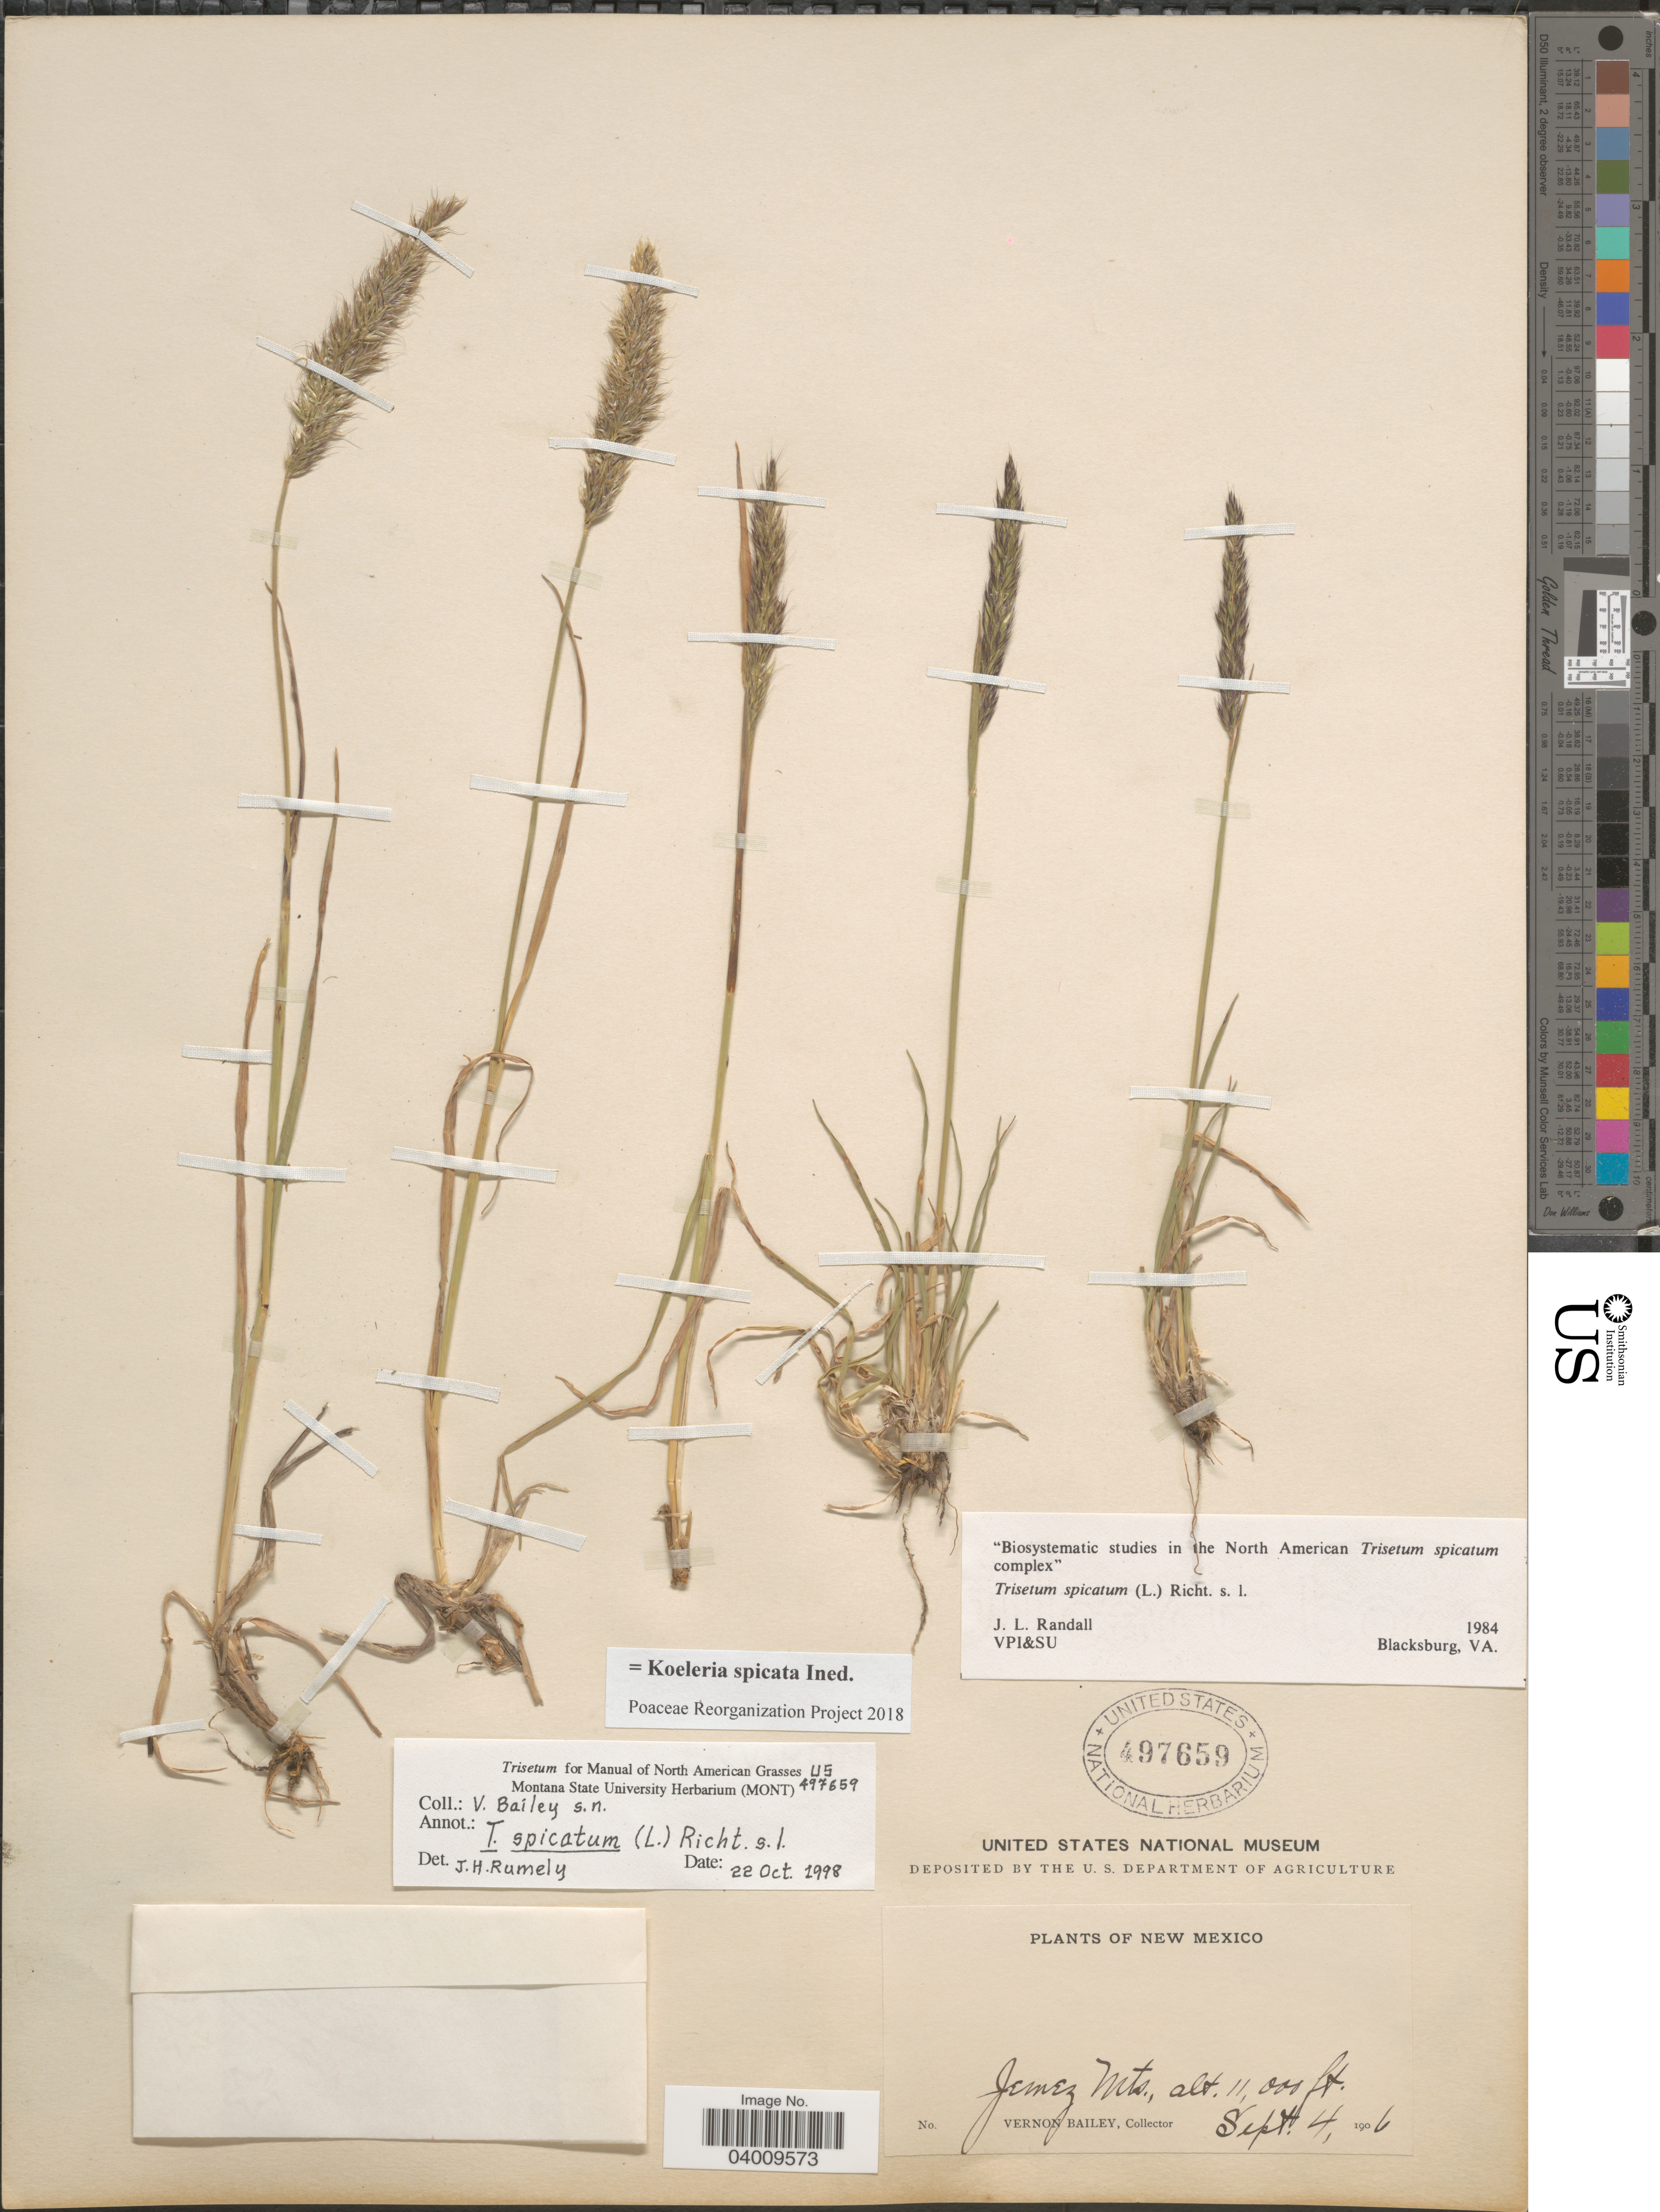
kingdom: Plantae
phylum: Tracheophyta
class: Liliopsida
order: Poales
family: Poaceae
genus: Koeleria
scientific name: Koeleria spicata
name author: (L.) Barberá et al.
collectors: V. O. Bailey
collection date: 1906-09-04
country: United States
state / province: New Mexico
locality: Jemez Mts.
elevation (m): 3353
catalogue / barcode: US 497659